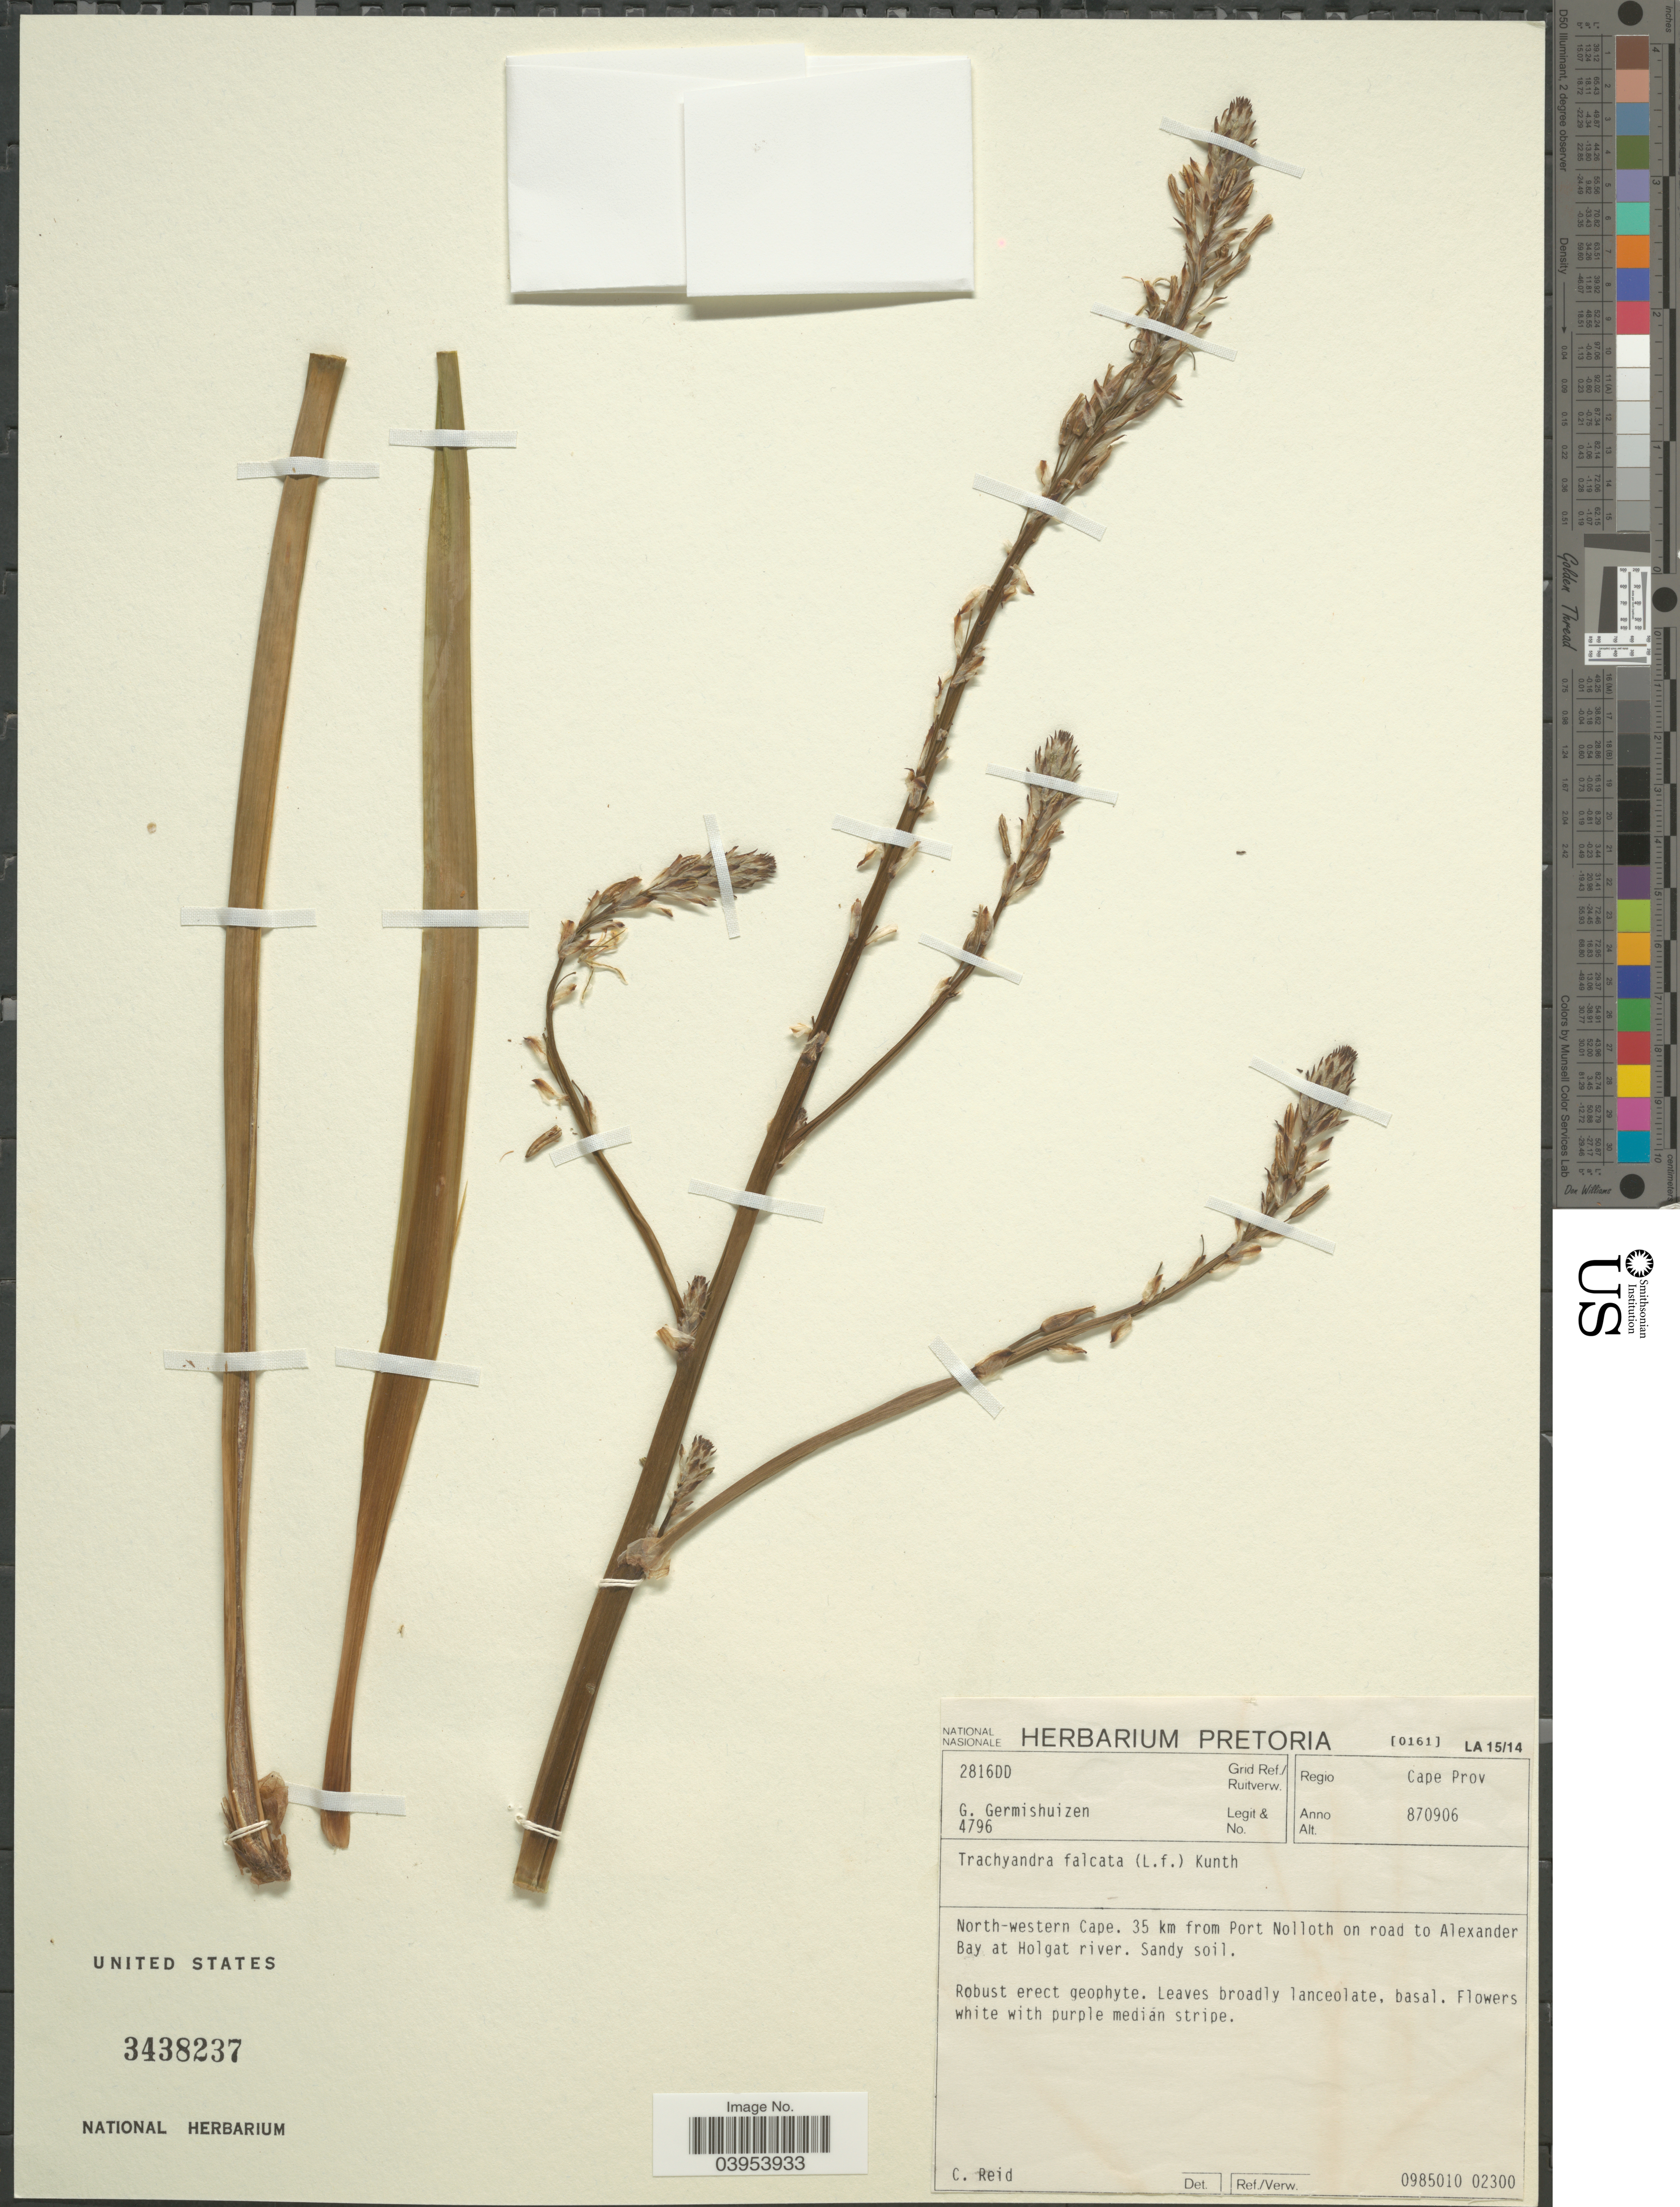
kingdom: Plantae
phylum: Tracheophyta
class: Liliopsida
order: Asparagales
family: Asphodelaceae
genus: Trachyandra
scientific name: Trachyandra falcata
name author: (L. f.) Kunth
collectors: G. Germishuizen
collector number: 4796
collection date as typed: Transcribed d/m/y: 6/9/87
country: South Africa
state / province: Northern Cape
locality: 2816DD Grid Ref./Ruitverw. Regio Cape Prov. North-western Cape. 35 km from Port Nolloth on road to Alexander Bay at Holgat river.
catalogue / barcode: US 3438237